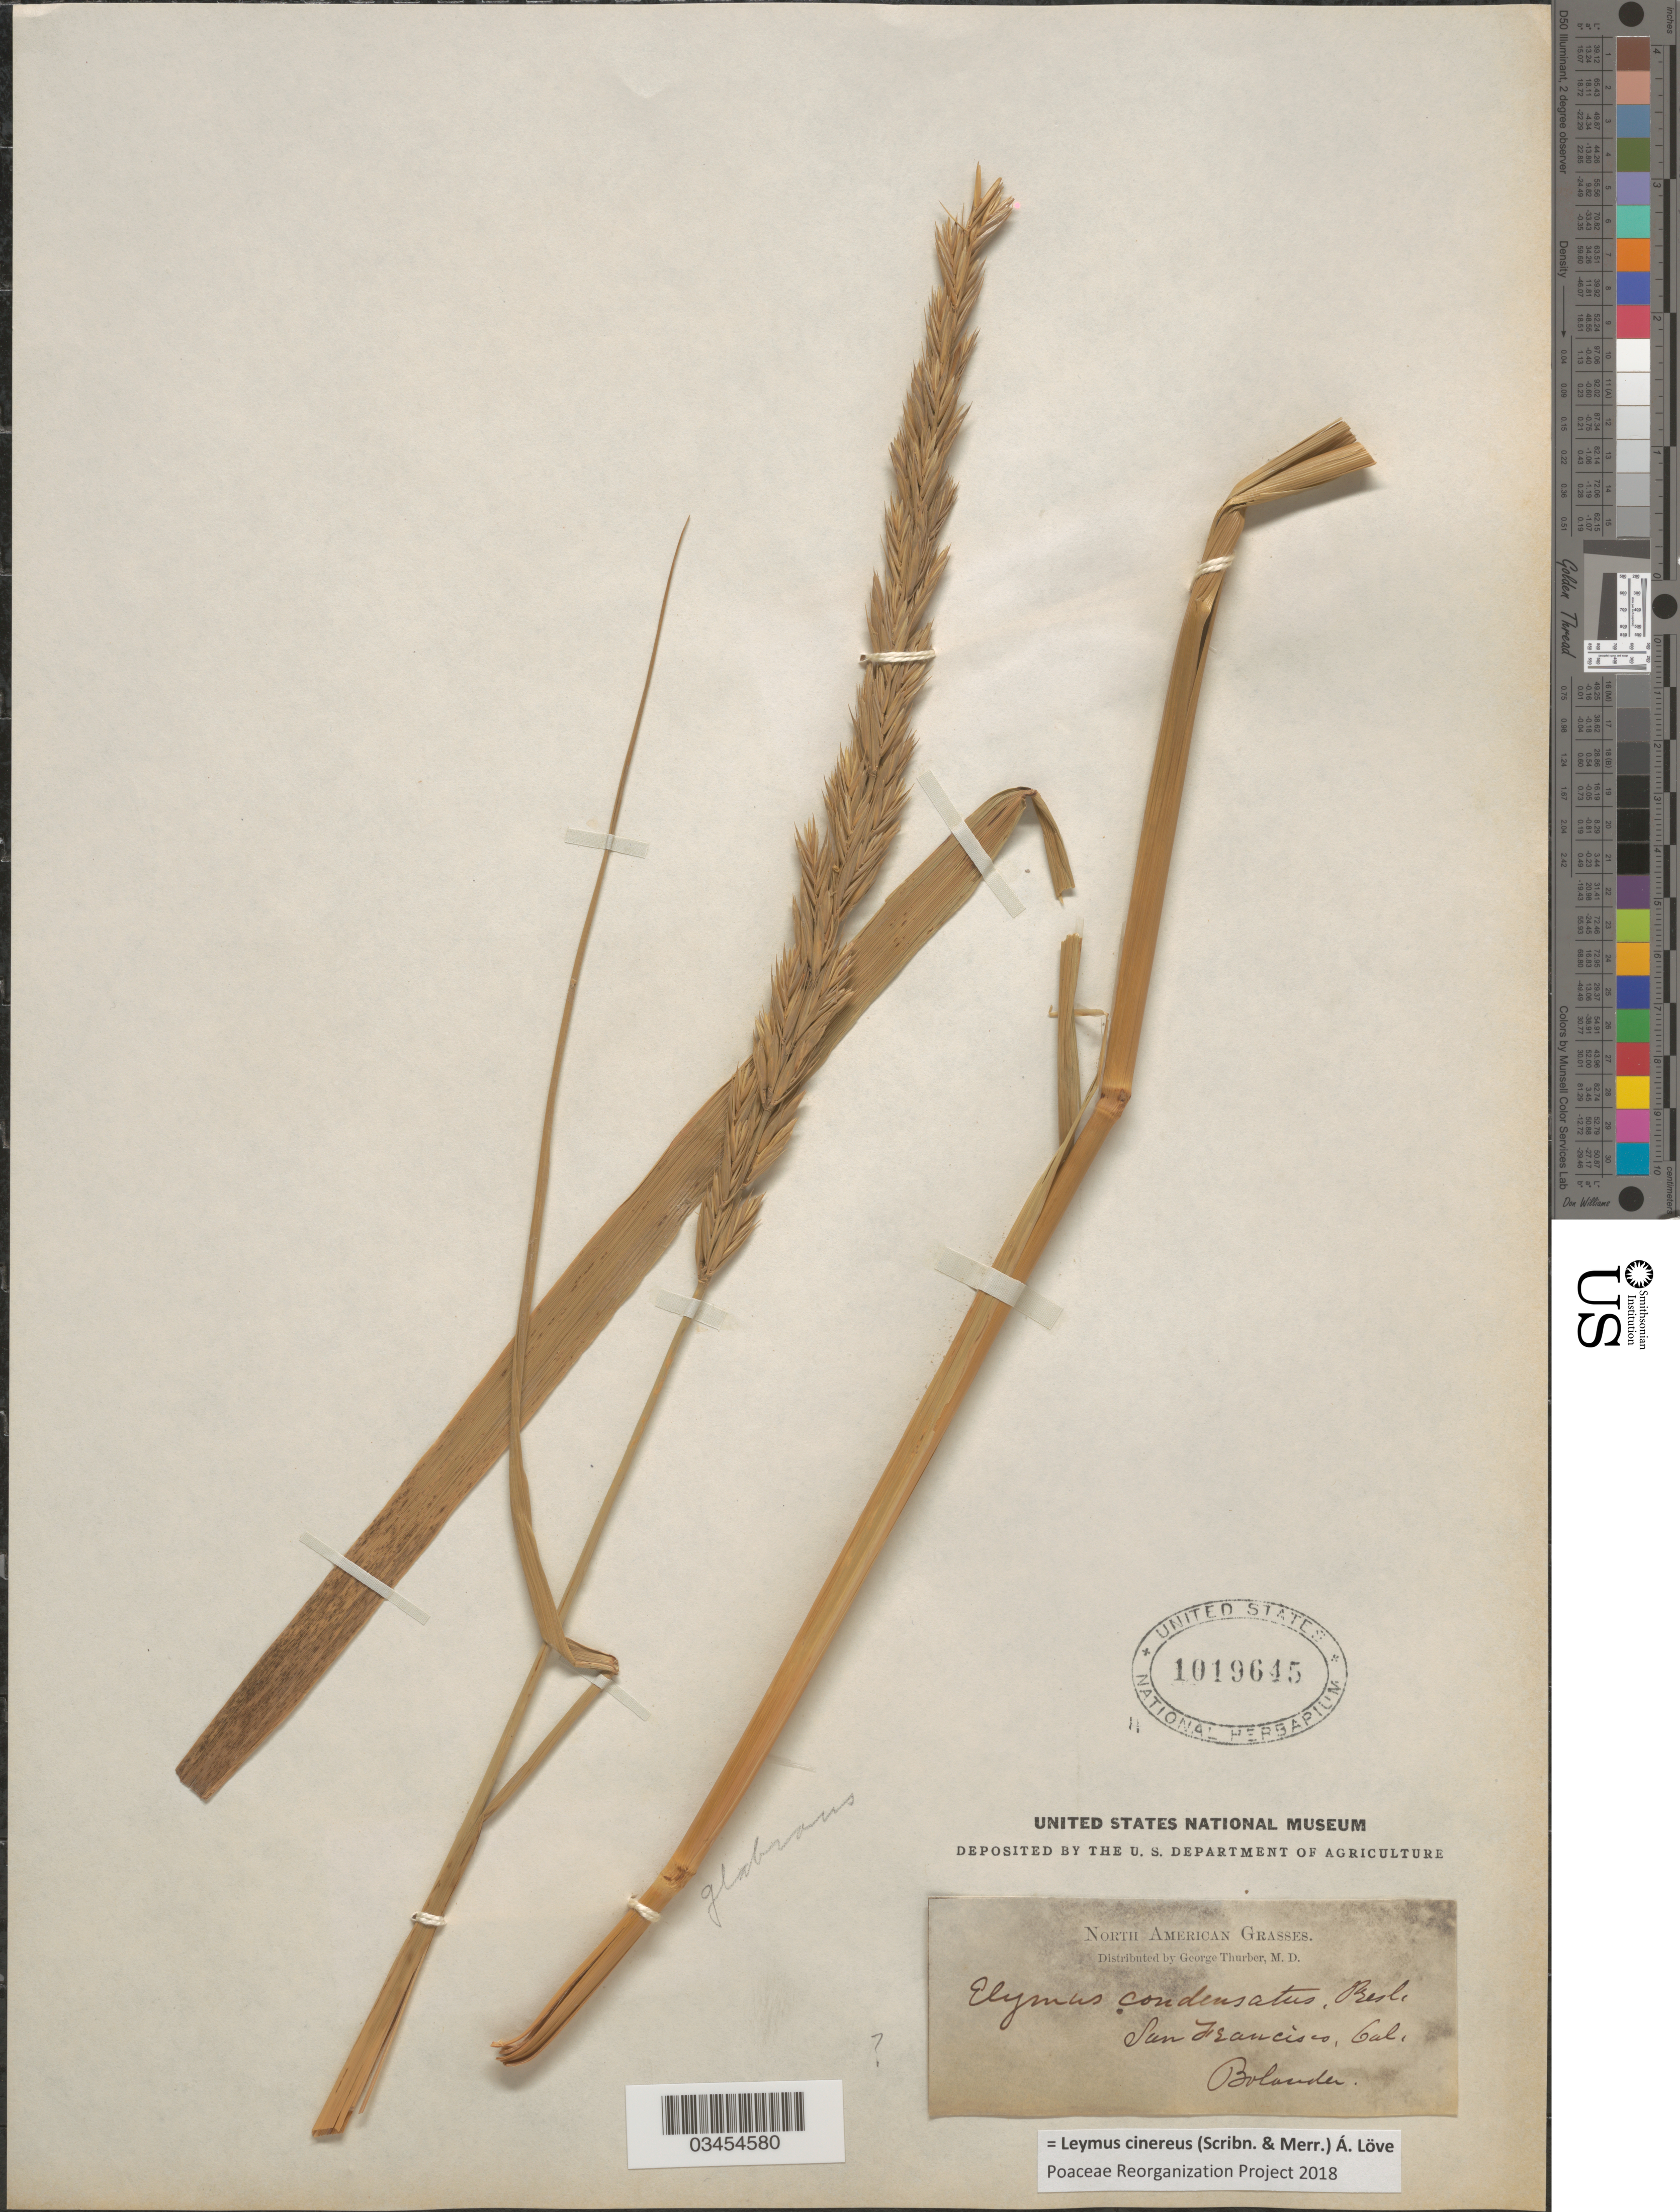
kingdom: Plantae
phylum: Tracheophyta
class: Liliopsida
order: Poales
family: Poaceae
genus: Leymus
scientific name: Leymus cinereus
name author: (Scribn. & Merr.) Á. Löve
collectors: -. Bolander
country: United States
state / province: California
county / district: San Francisco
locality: San Francisco.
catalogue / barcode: US 1019645